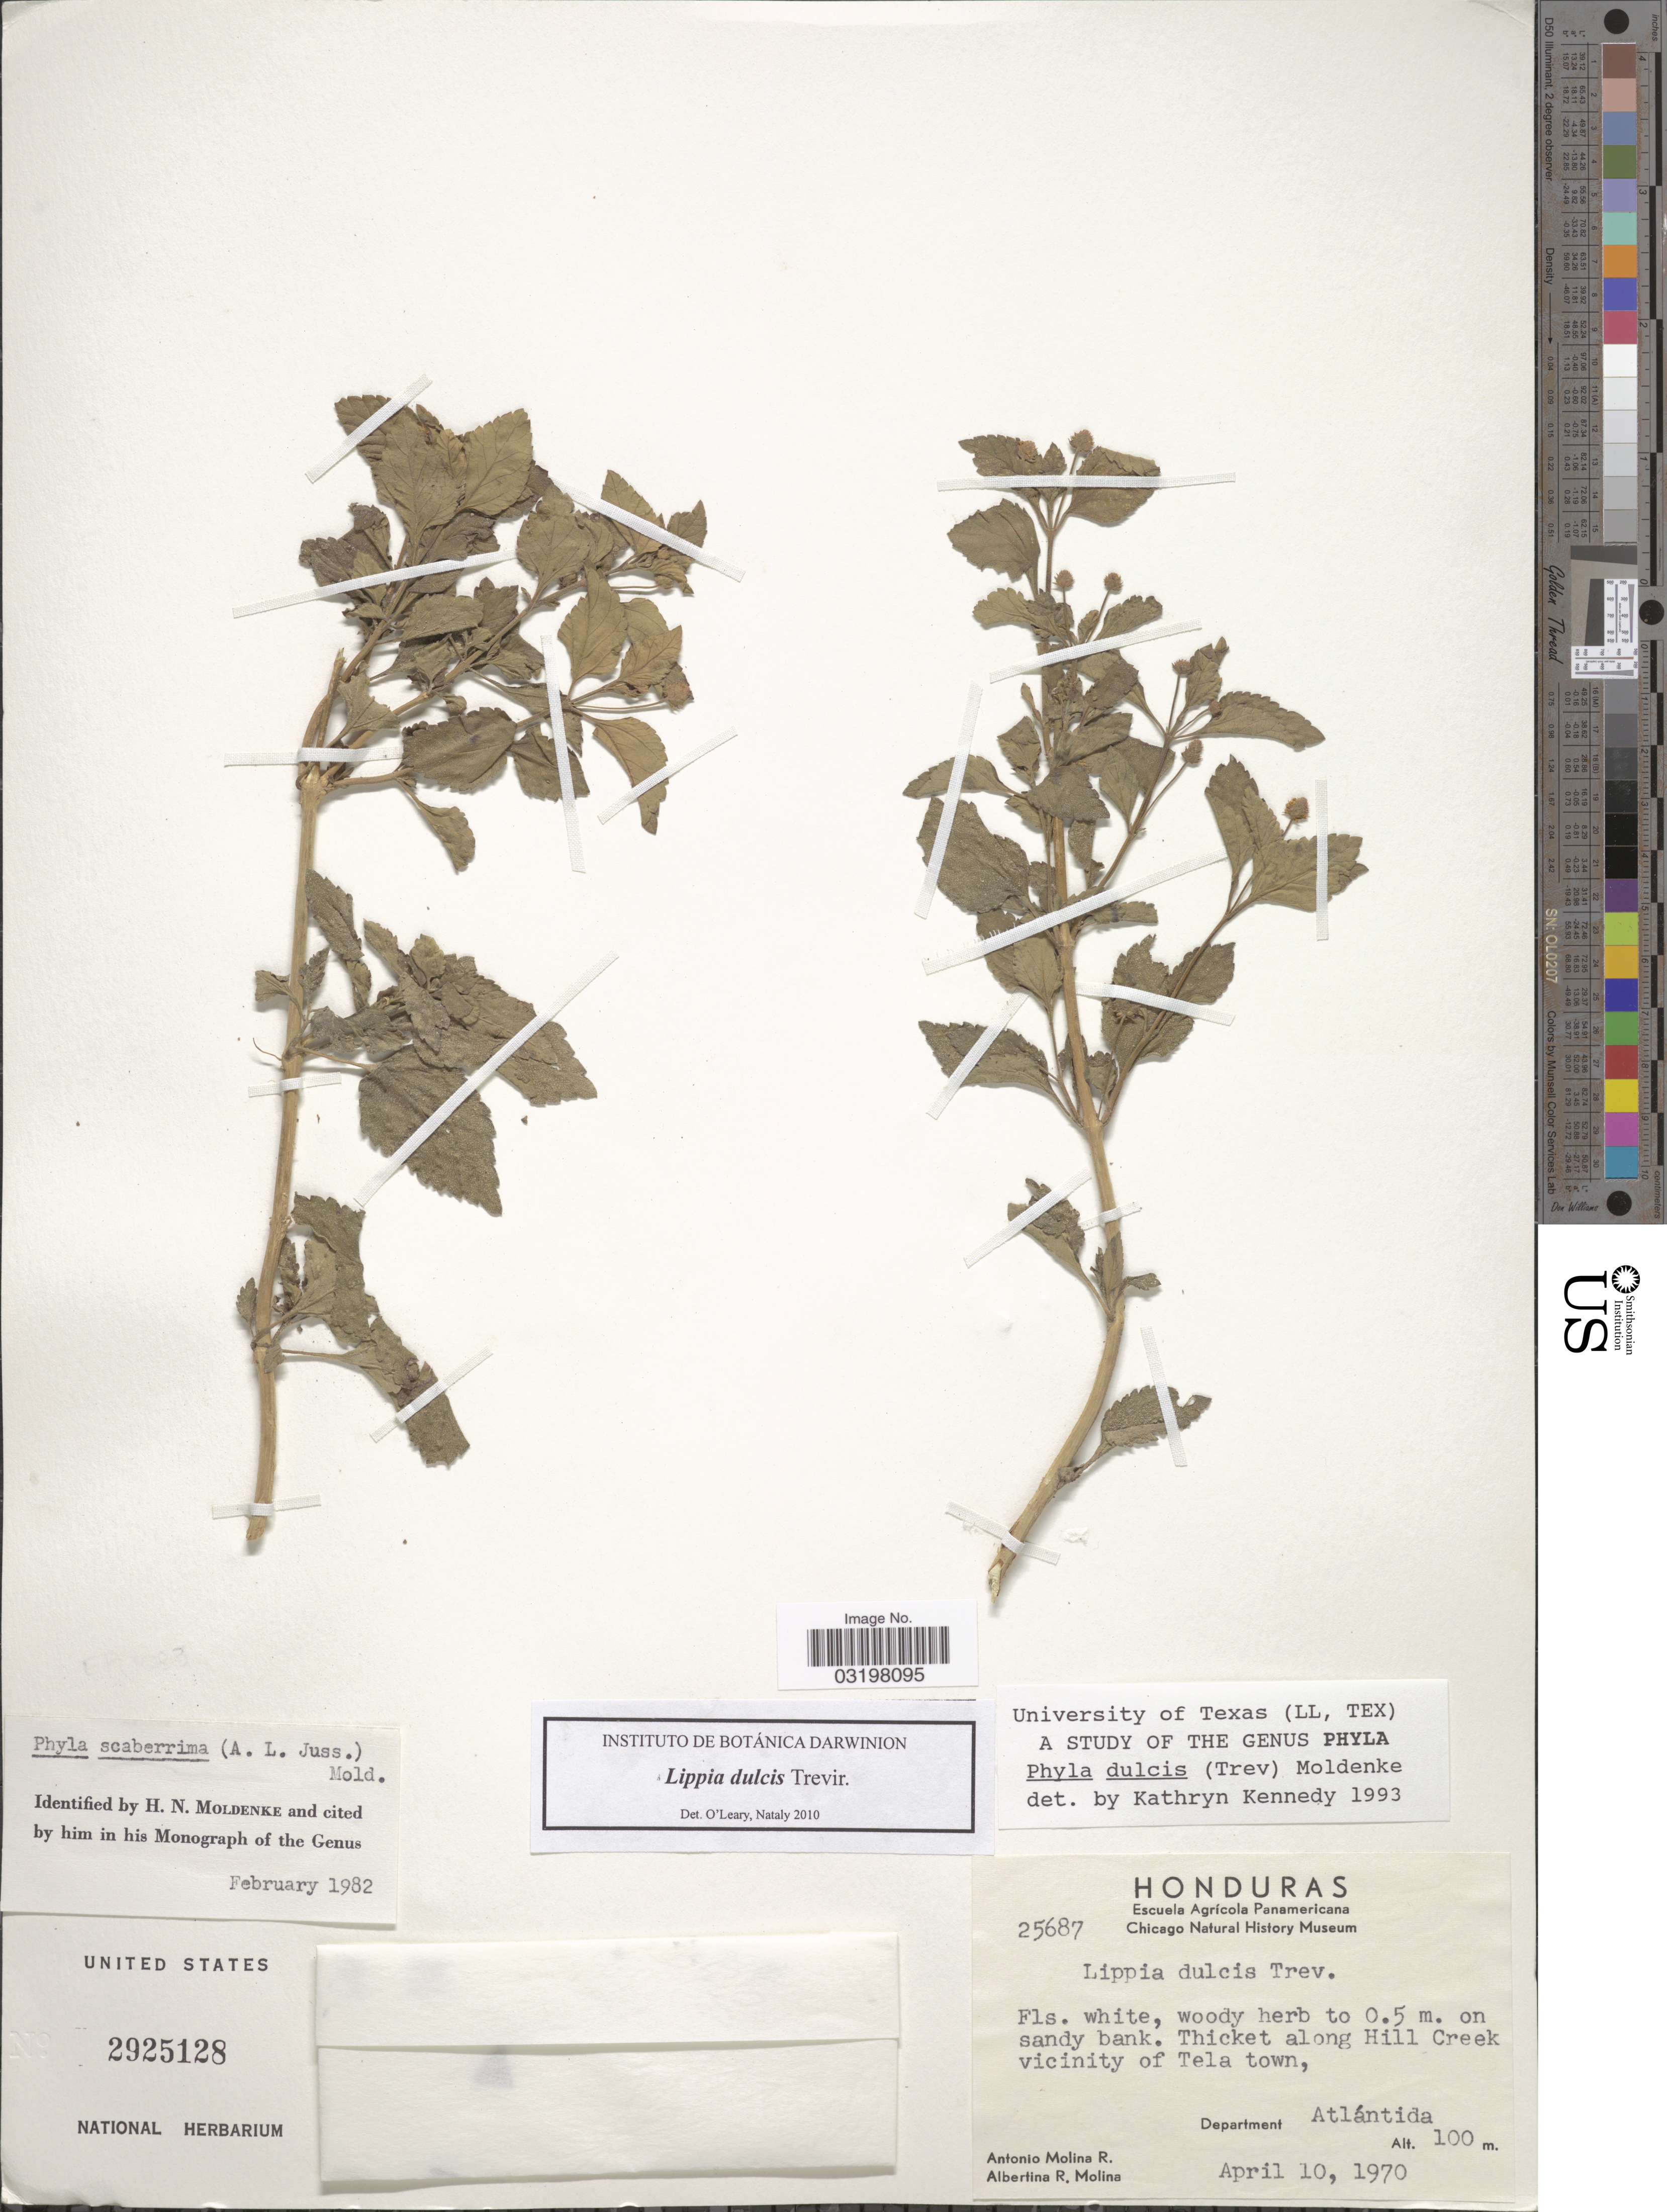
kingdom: Plantae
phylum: Tracheophyta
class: Magnoliopsida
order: Lamiales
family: Verbenaceae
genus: Lippia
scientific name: Lippia dulcis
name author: Trevis.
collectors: A. Molina R. & A. R. Molina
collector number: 25687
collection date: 1970-04-10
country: Honduras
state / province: Atlántida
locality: On sandy bank. Thicket along Hill Creek vicinity of Tela town. Department Atlántida.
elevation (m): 100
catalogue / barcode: US 2925128